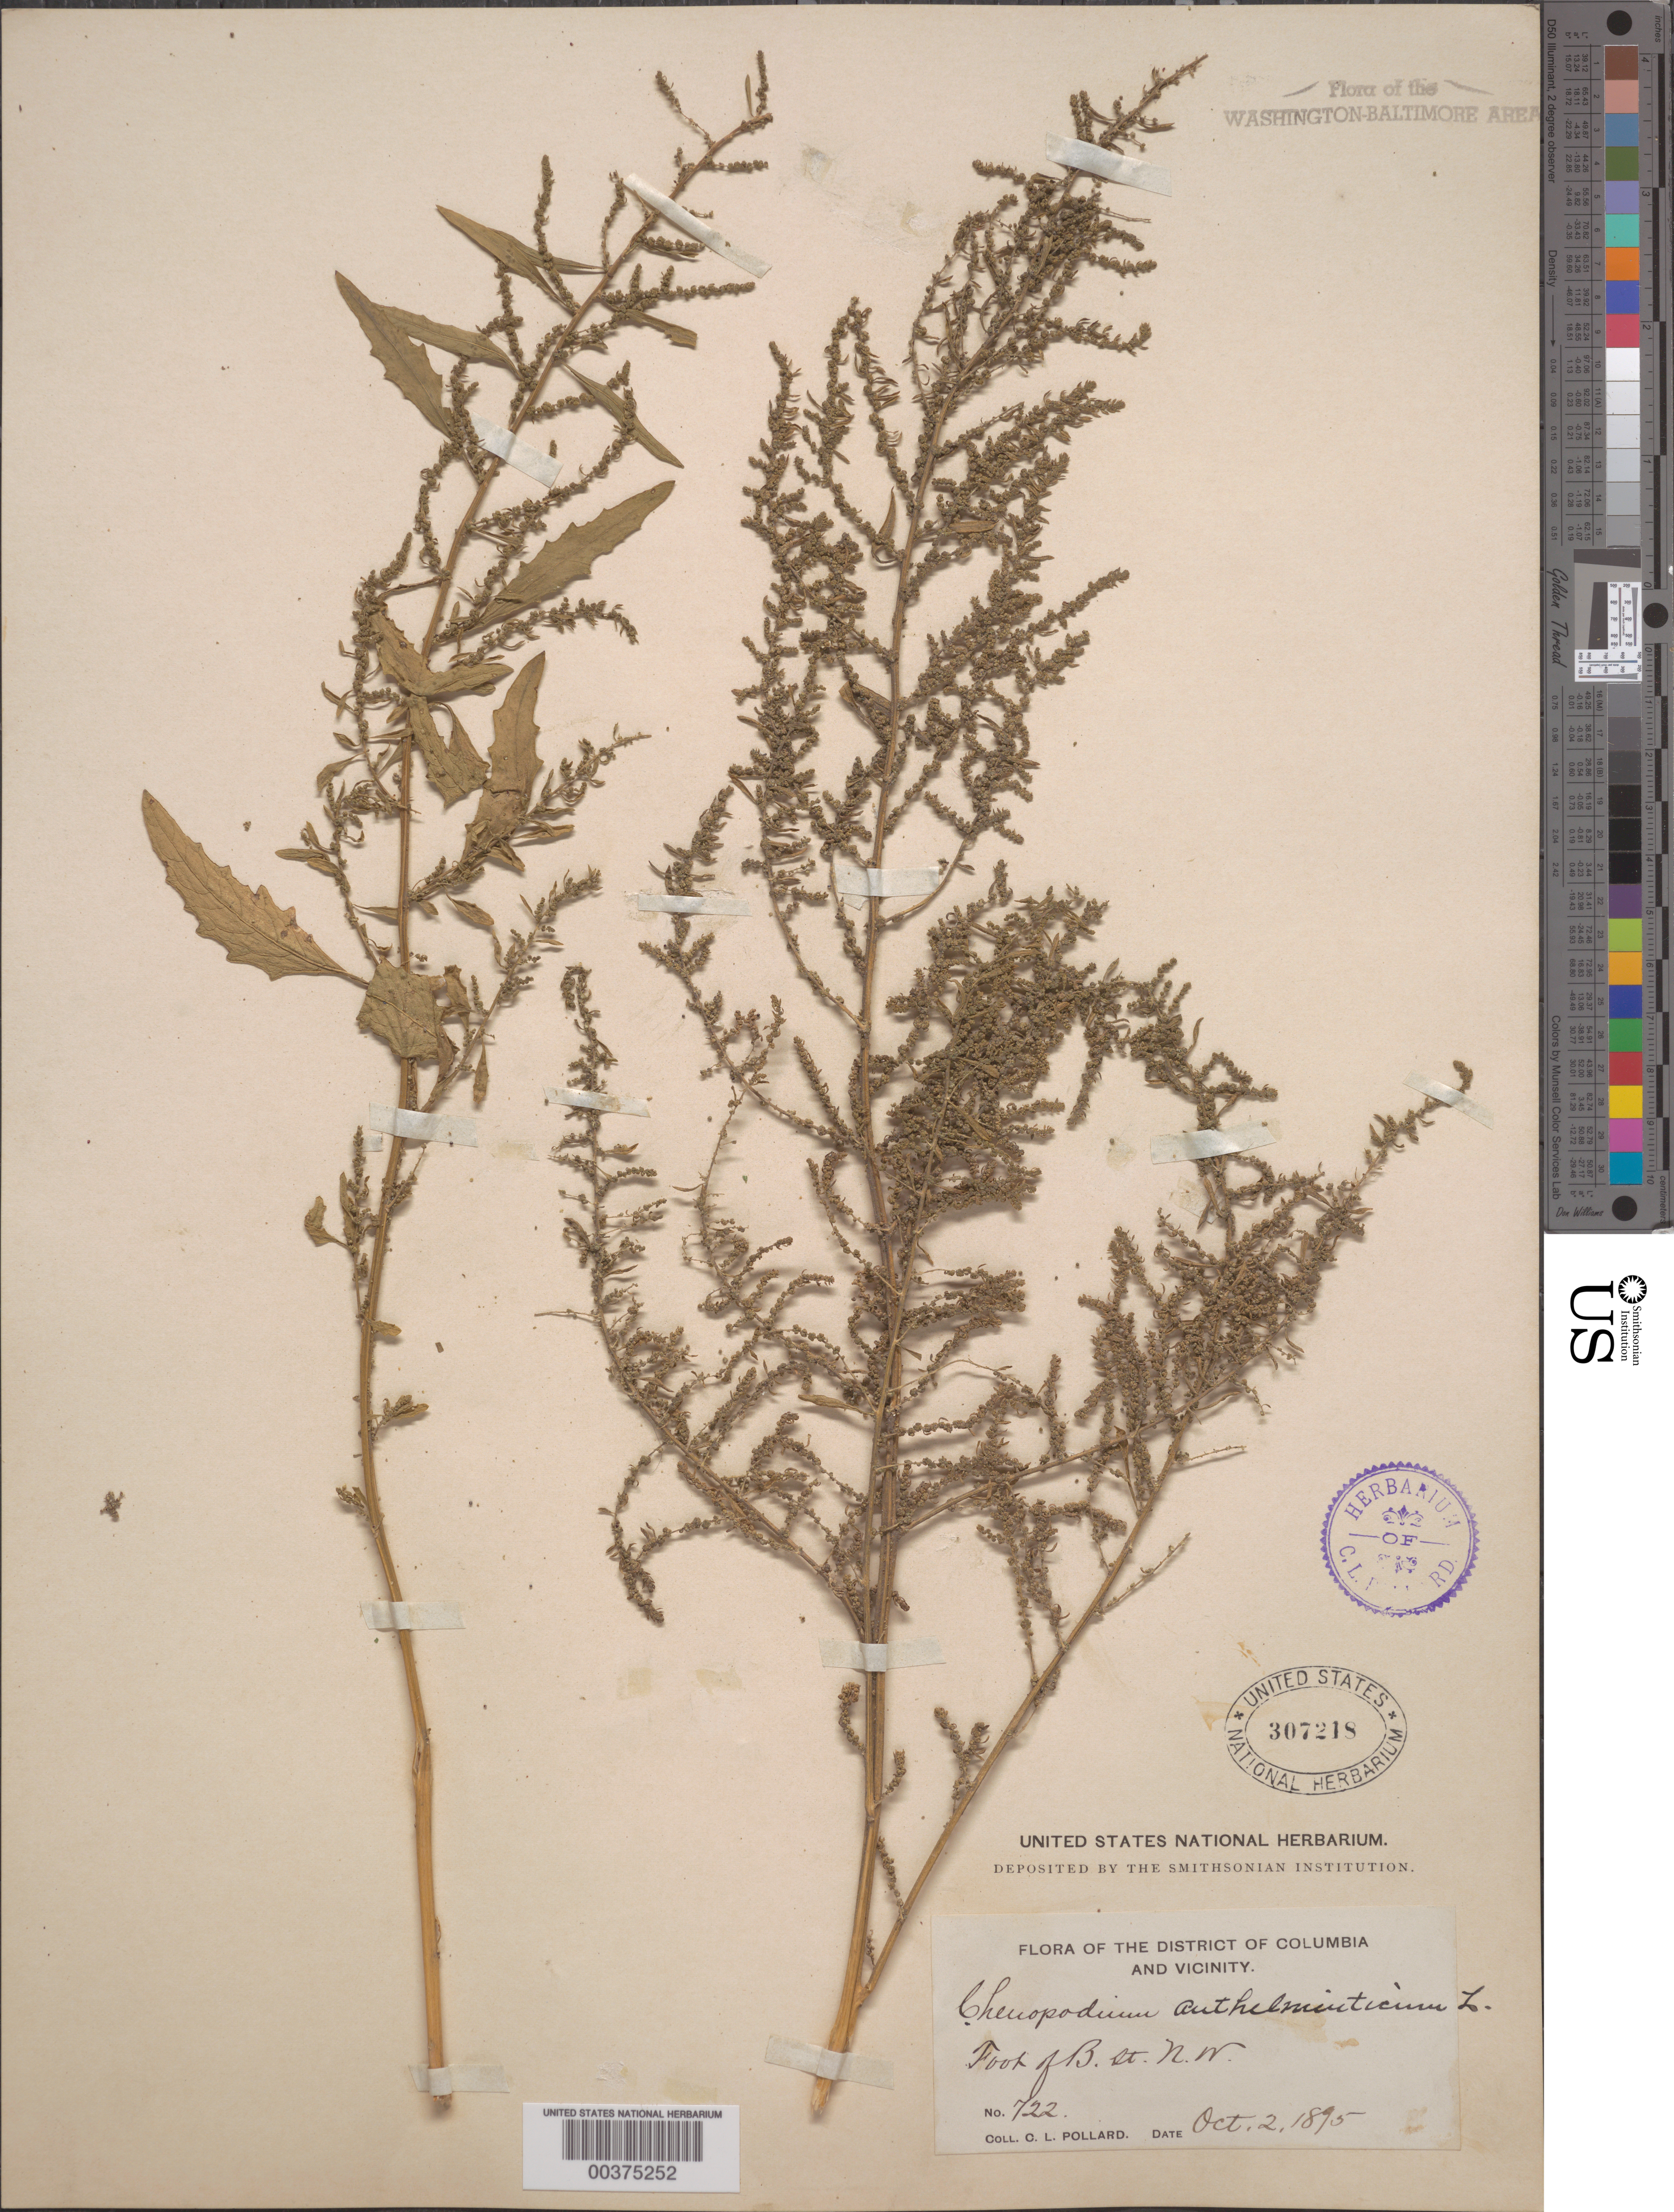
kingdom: Plantae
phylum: Tracheophyta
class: Magnoliopsida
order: Caryophyllales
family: Amaranthaceae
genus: Chenopodium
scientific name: Chenopodium ambrosioides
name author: L.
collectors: C. L. Pollard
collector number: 722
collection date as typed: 02 Oct 1895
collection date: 1895-10-02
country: United States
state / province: District of Columbia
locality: U.S. Fish Commission Ponds, B St.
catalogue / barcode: US 307218